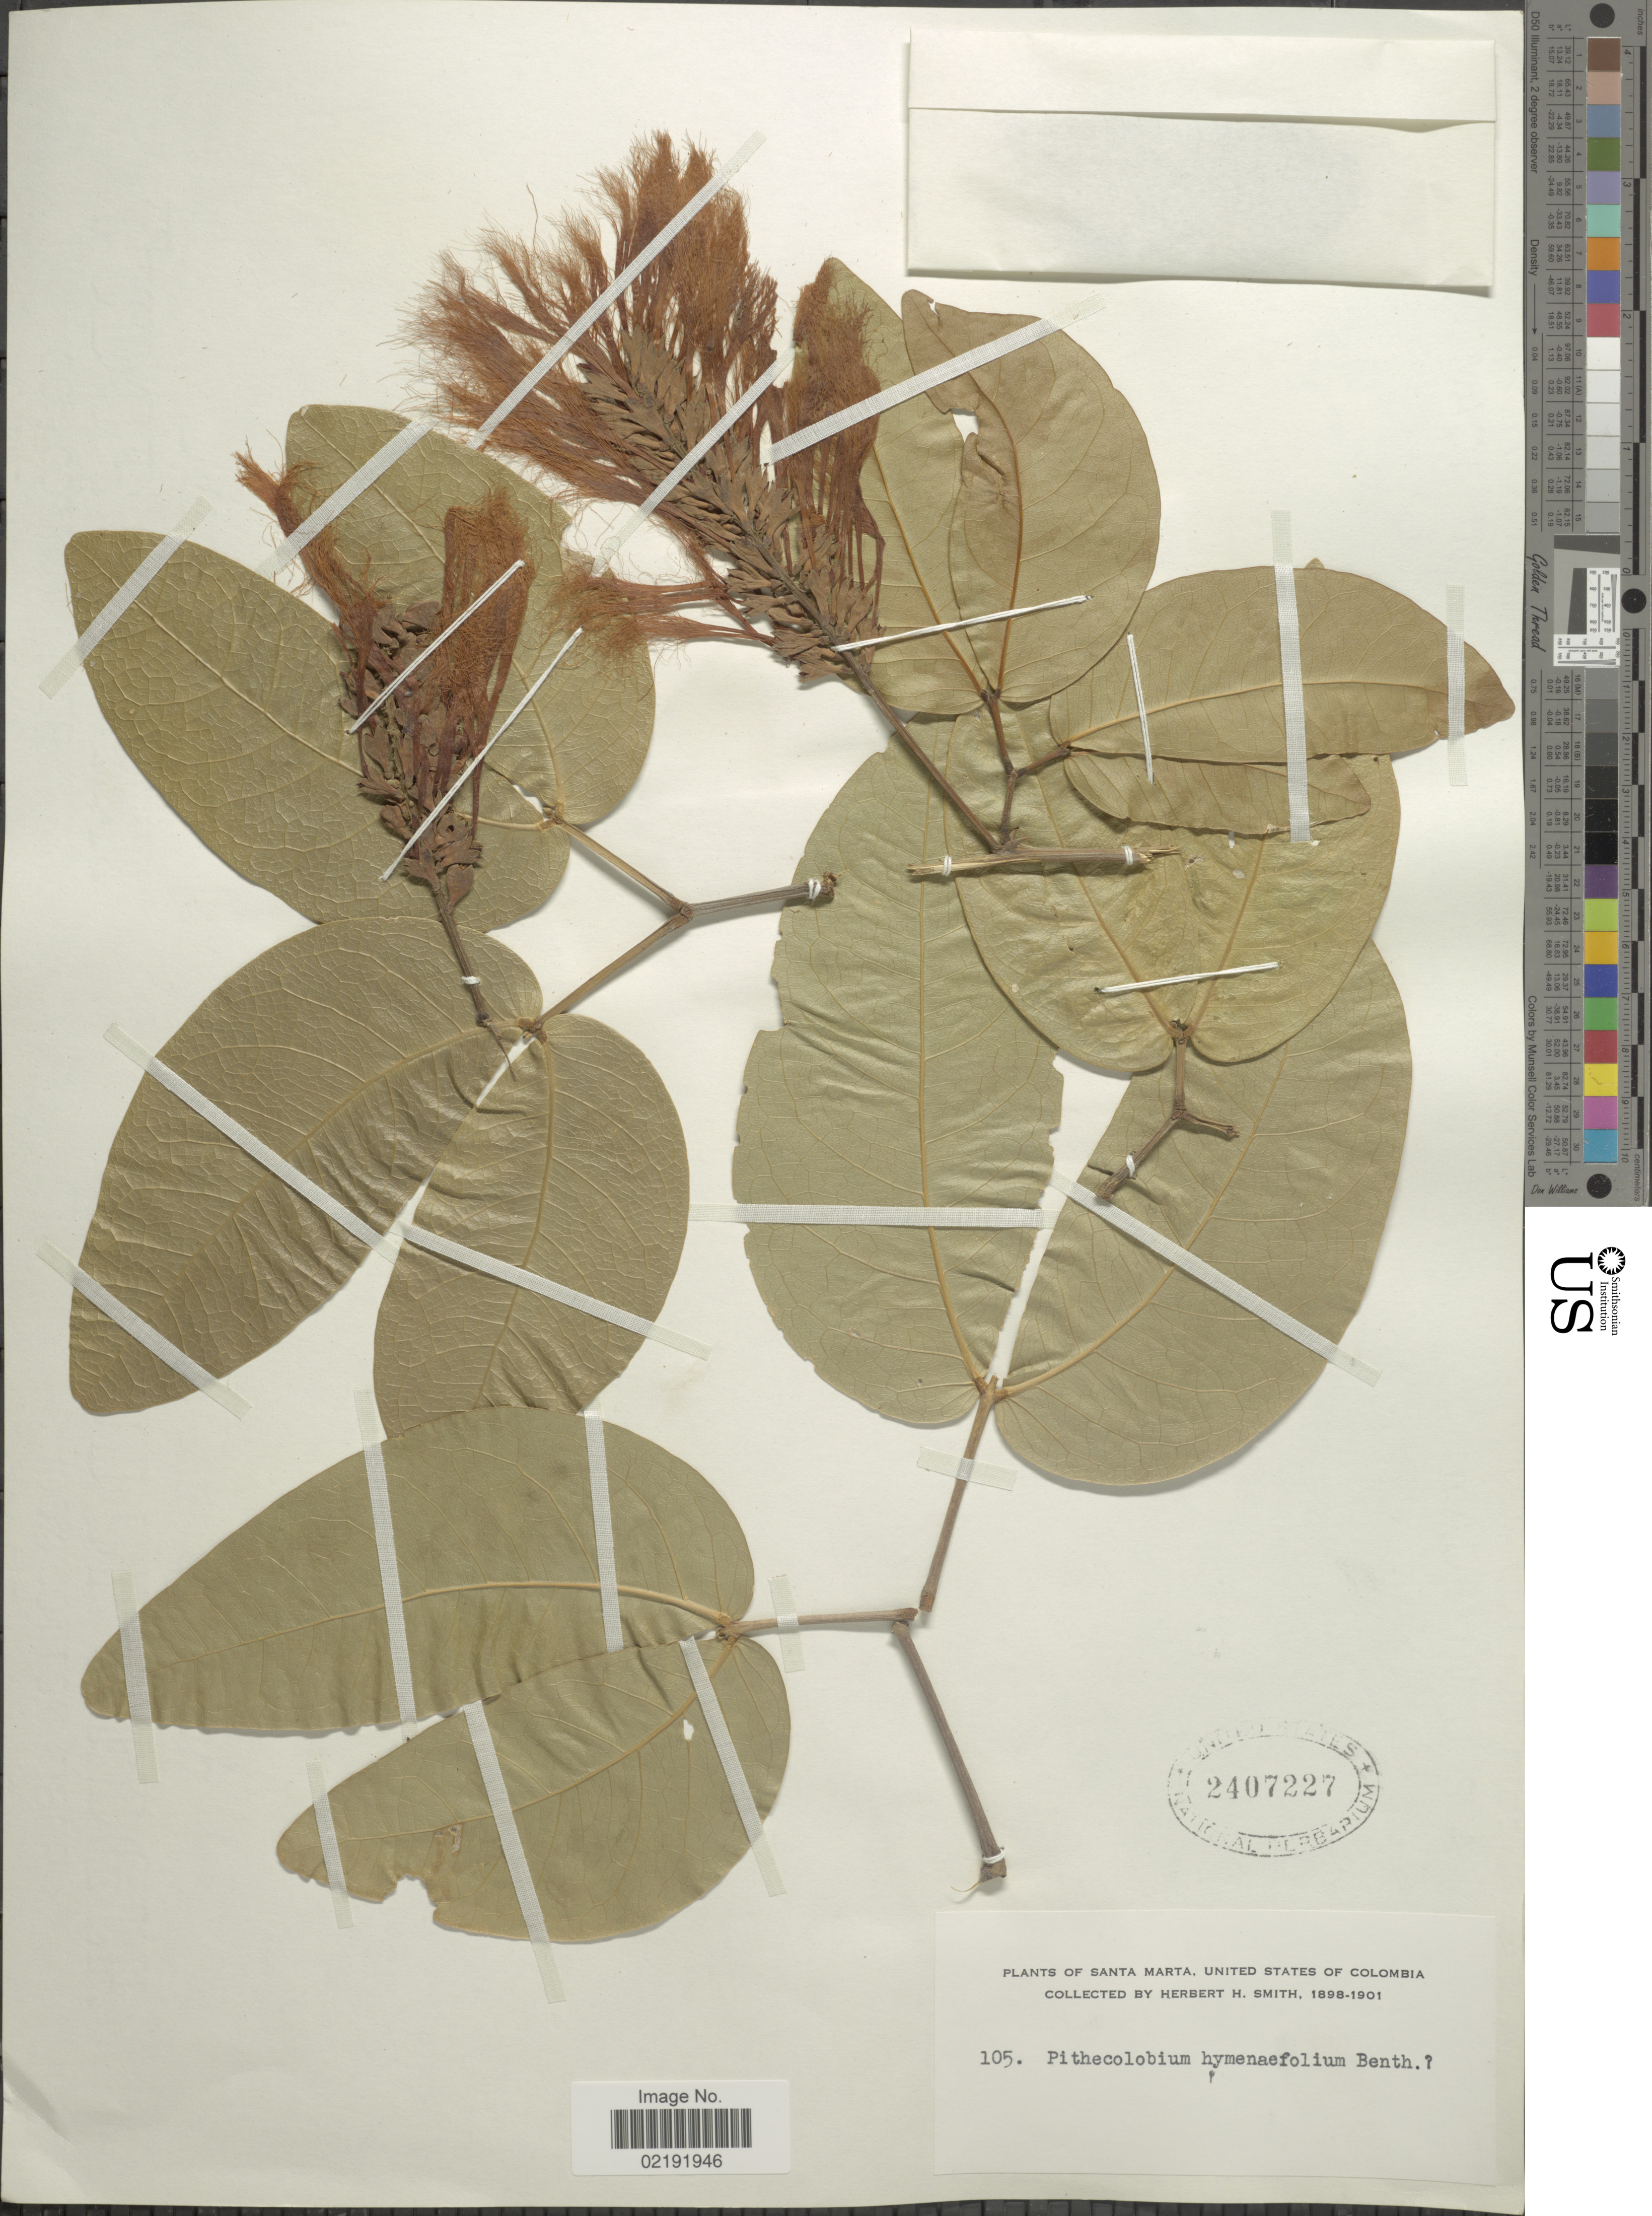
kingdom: Plantae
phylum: Tracheophyta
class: Magnoliopsida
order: Fabales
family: Fabaceae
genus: Pithecellobium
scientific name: Pithecellobium hymenaeifolium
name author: (Humb. & Bonpl. ex Willd.) Benth.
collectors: Herbert H. Smith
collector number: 105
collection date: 1898/1901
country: Colombia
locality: Santa Marta, United States of Colombia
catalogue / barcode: US 2407227